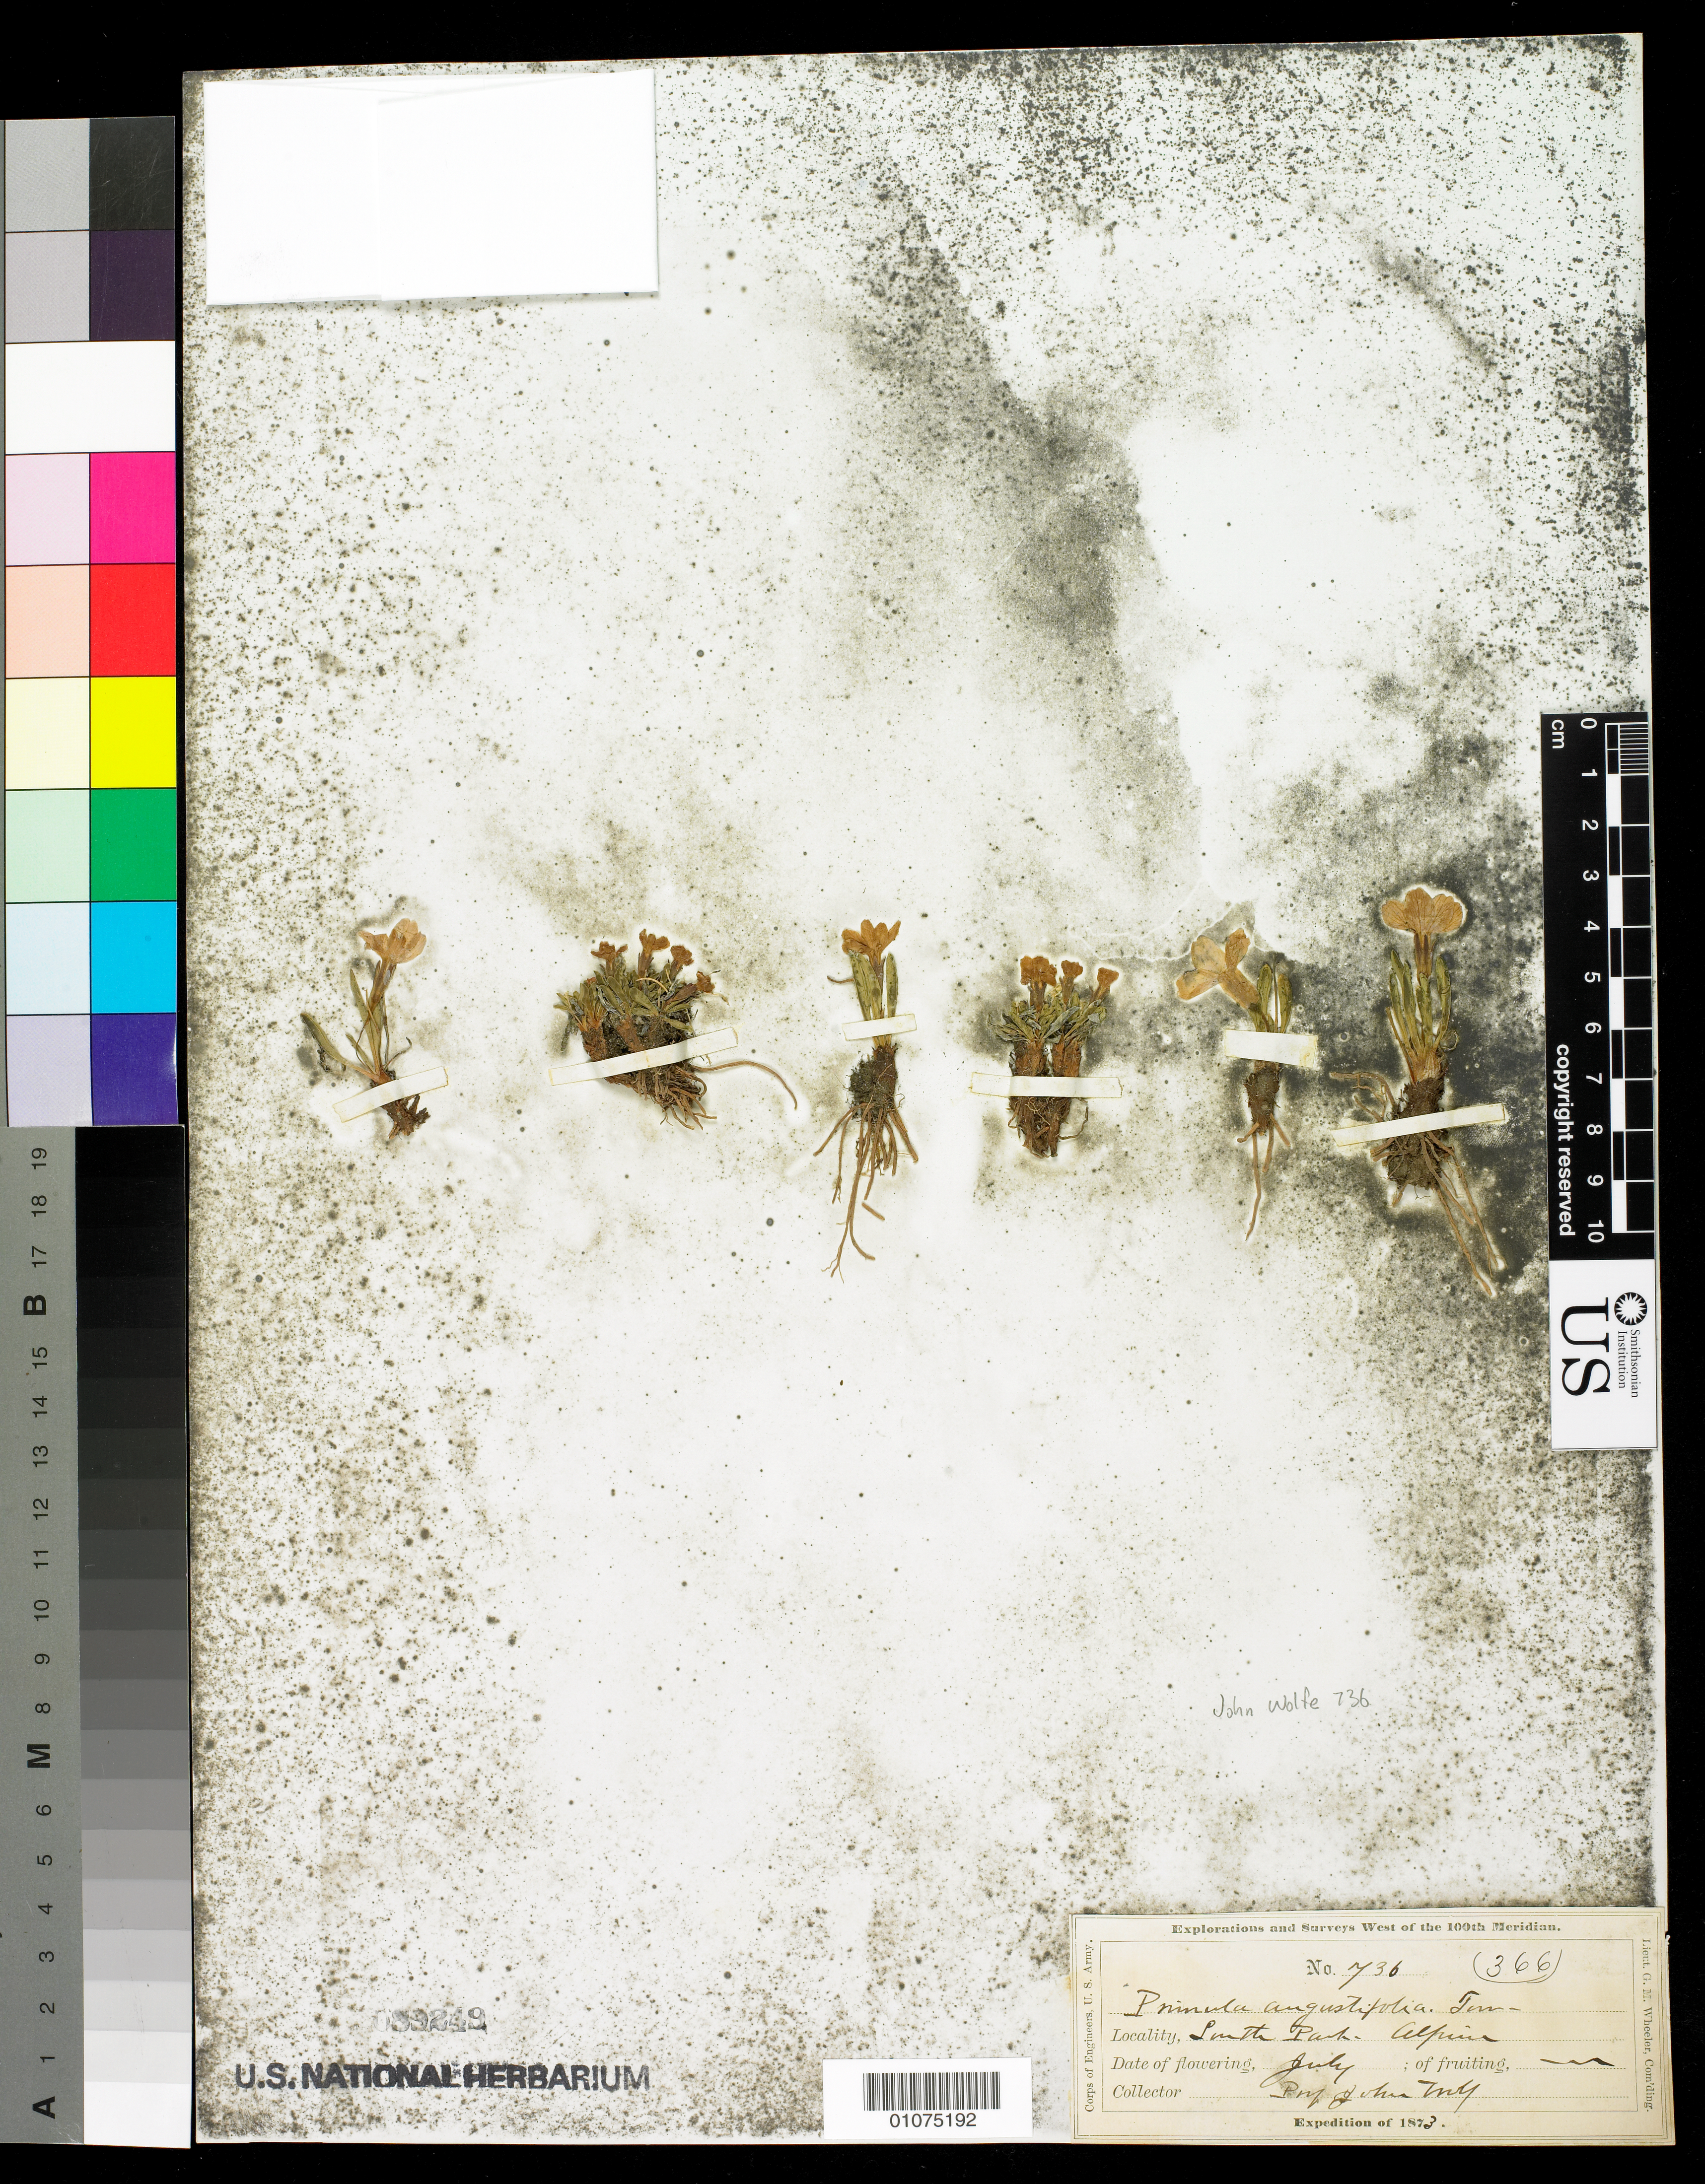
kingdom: Plantae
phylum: Tracheophyta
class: Magnoliopsida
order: Ericales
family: Primulaceae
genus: Primula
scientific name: Primula angustifolia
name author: Torr.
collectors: J. Wolf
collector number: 736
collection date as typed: Jul 1873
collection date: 1873-07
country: United States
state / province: Colorado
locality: South Park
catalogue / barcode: US 89249